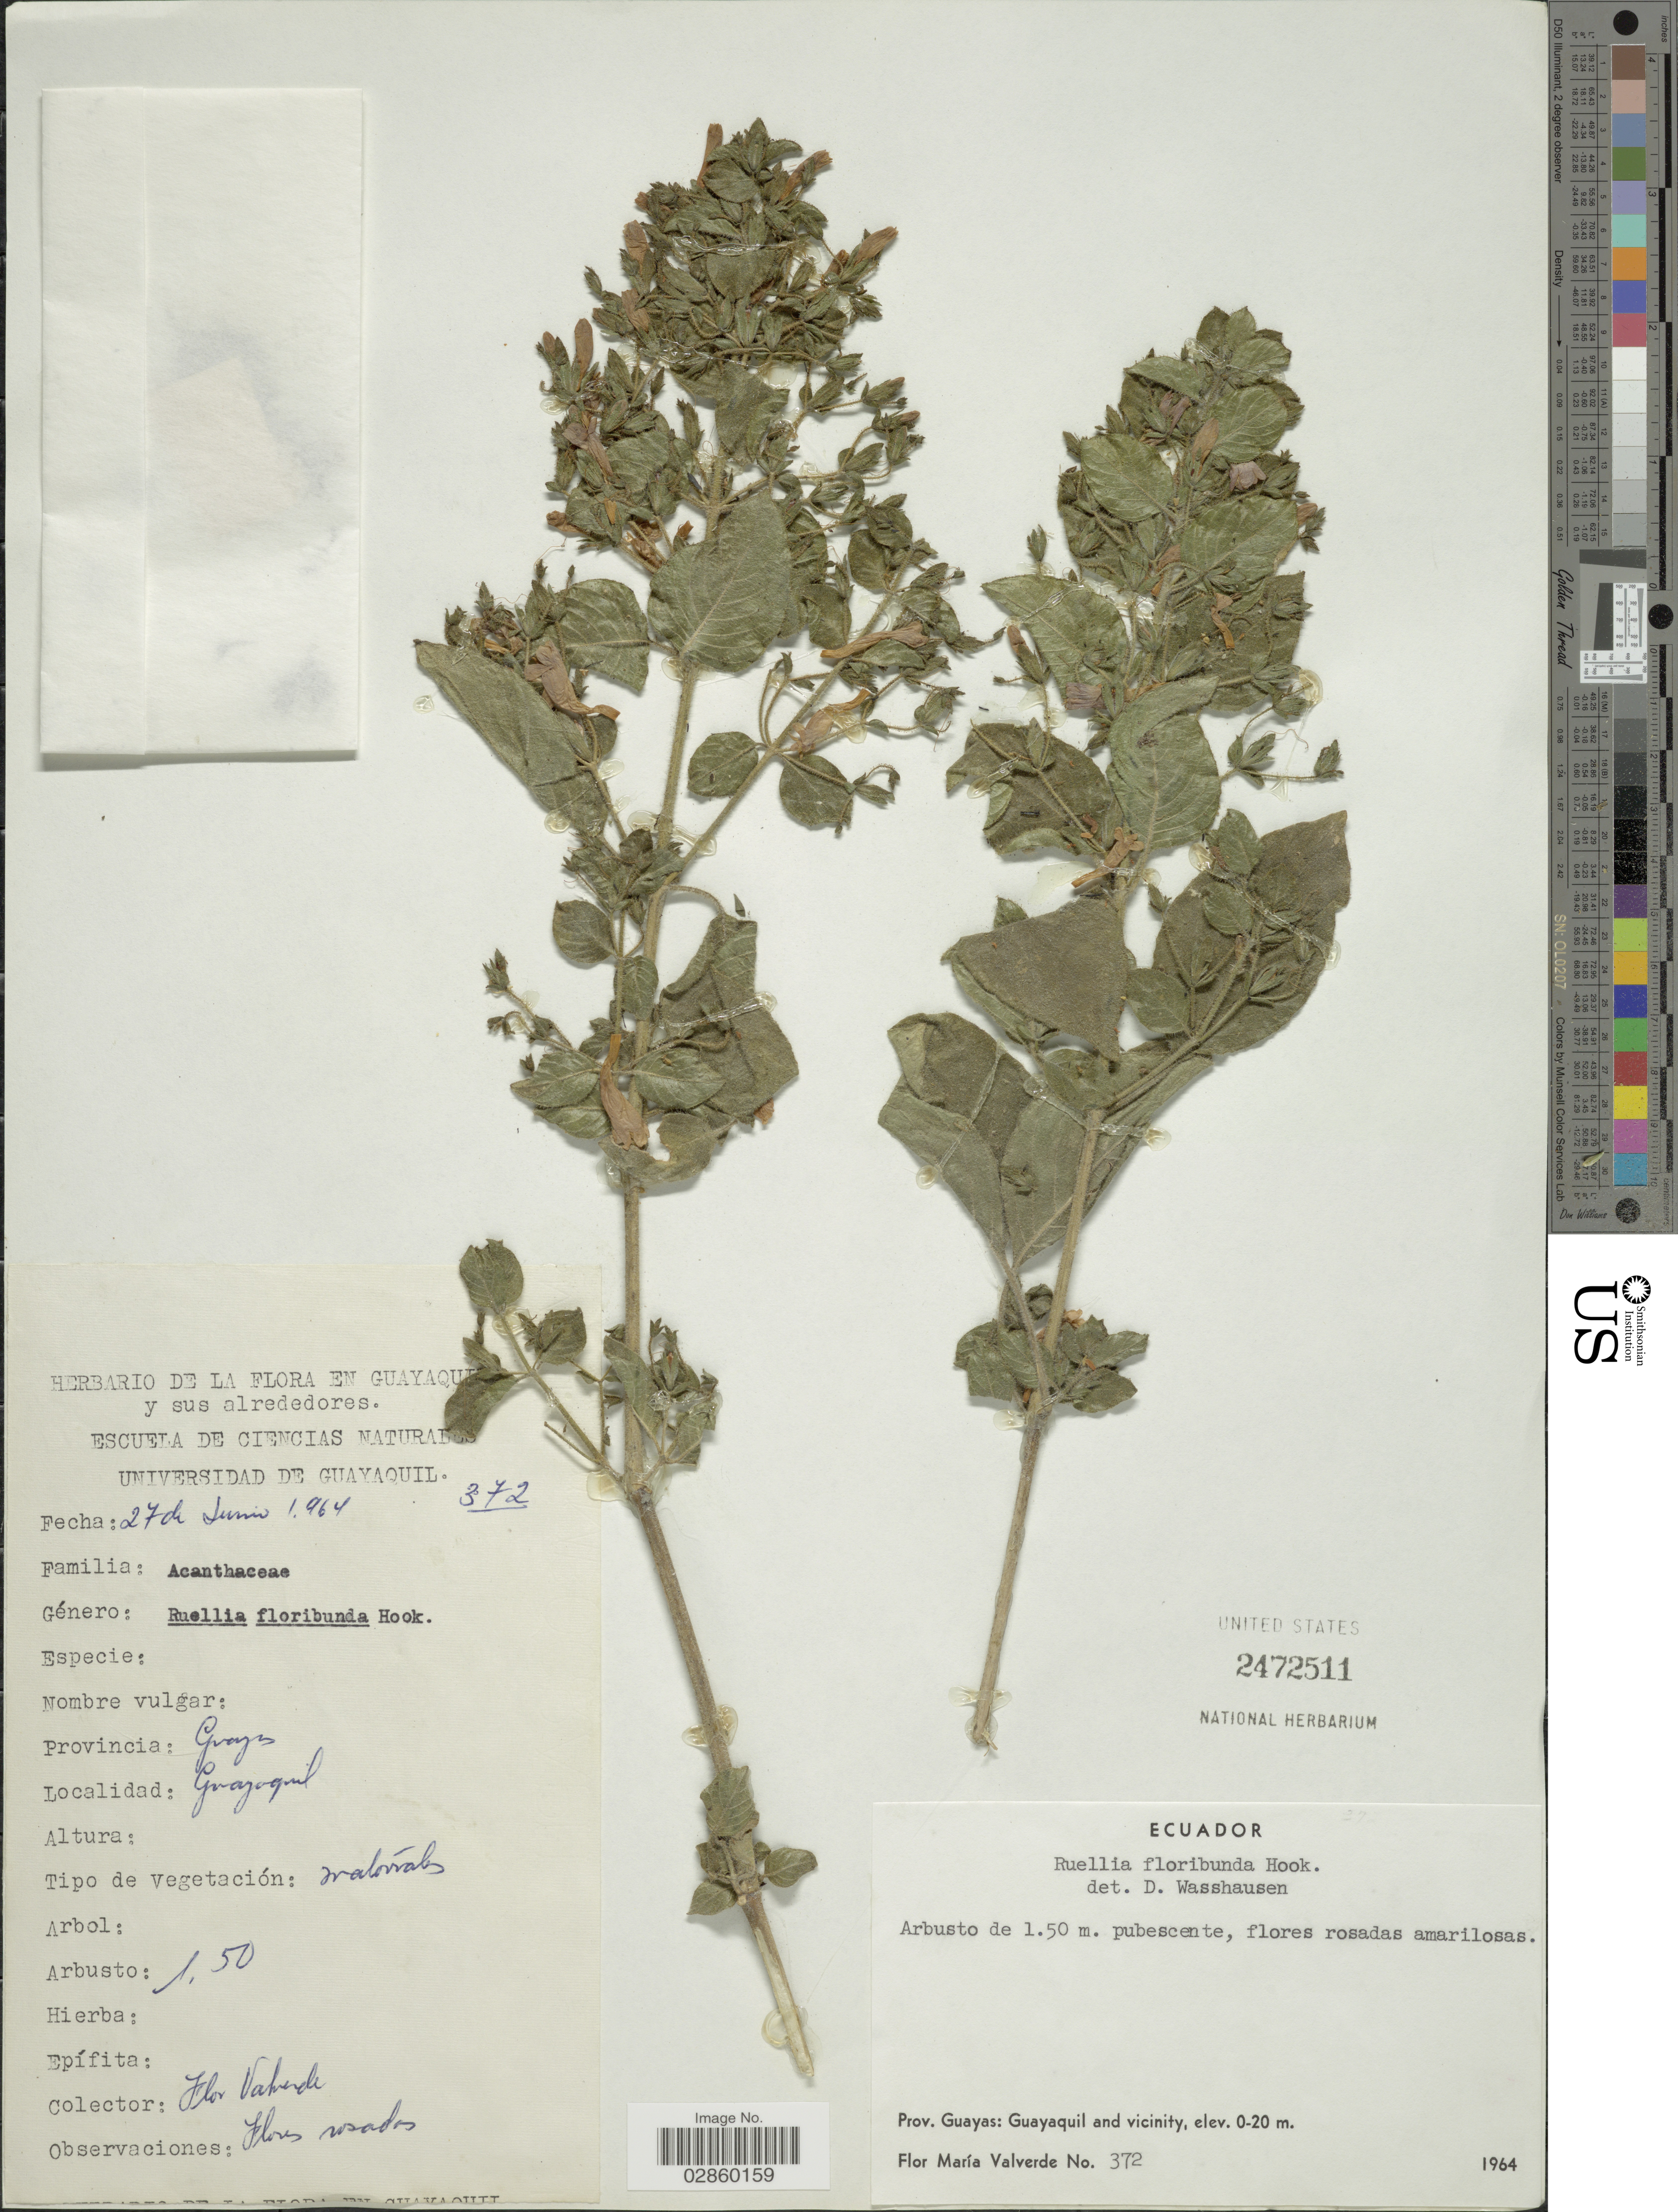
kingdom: Plantae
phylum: Tracheophyta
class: Magnoliopsida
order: Lamiales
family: Acanthaceae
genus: Ruellia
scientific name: Ruellia floribunda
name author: Hook.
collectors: F. M. Valverde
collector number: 372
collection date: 1964-06-27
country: Ecuador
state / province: Guayas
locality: Guayagil and vicinity.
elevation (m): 0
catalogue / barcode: US 2472511